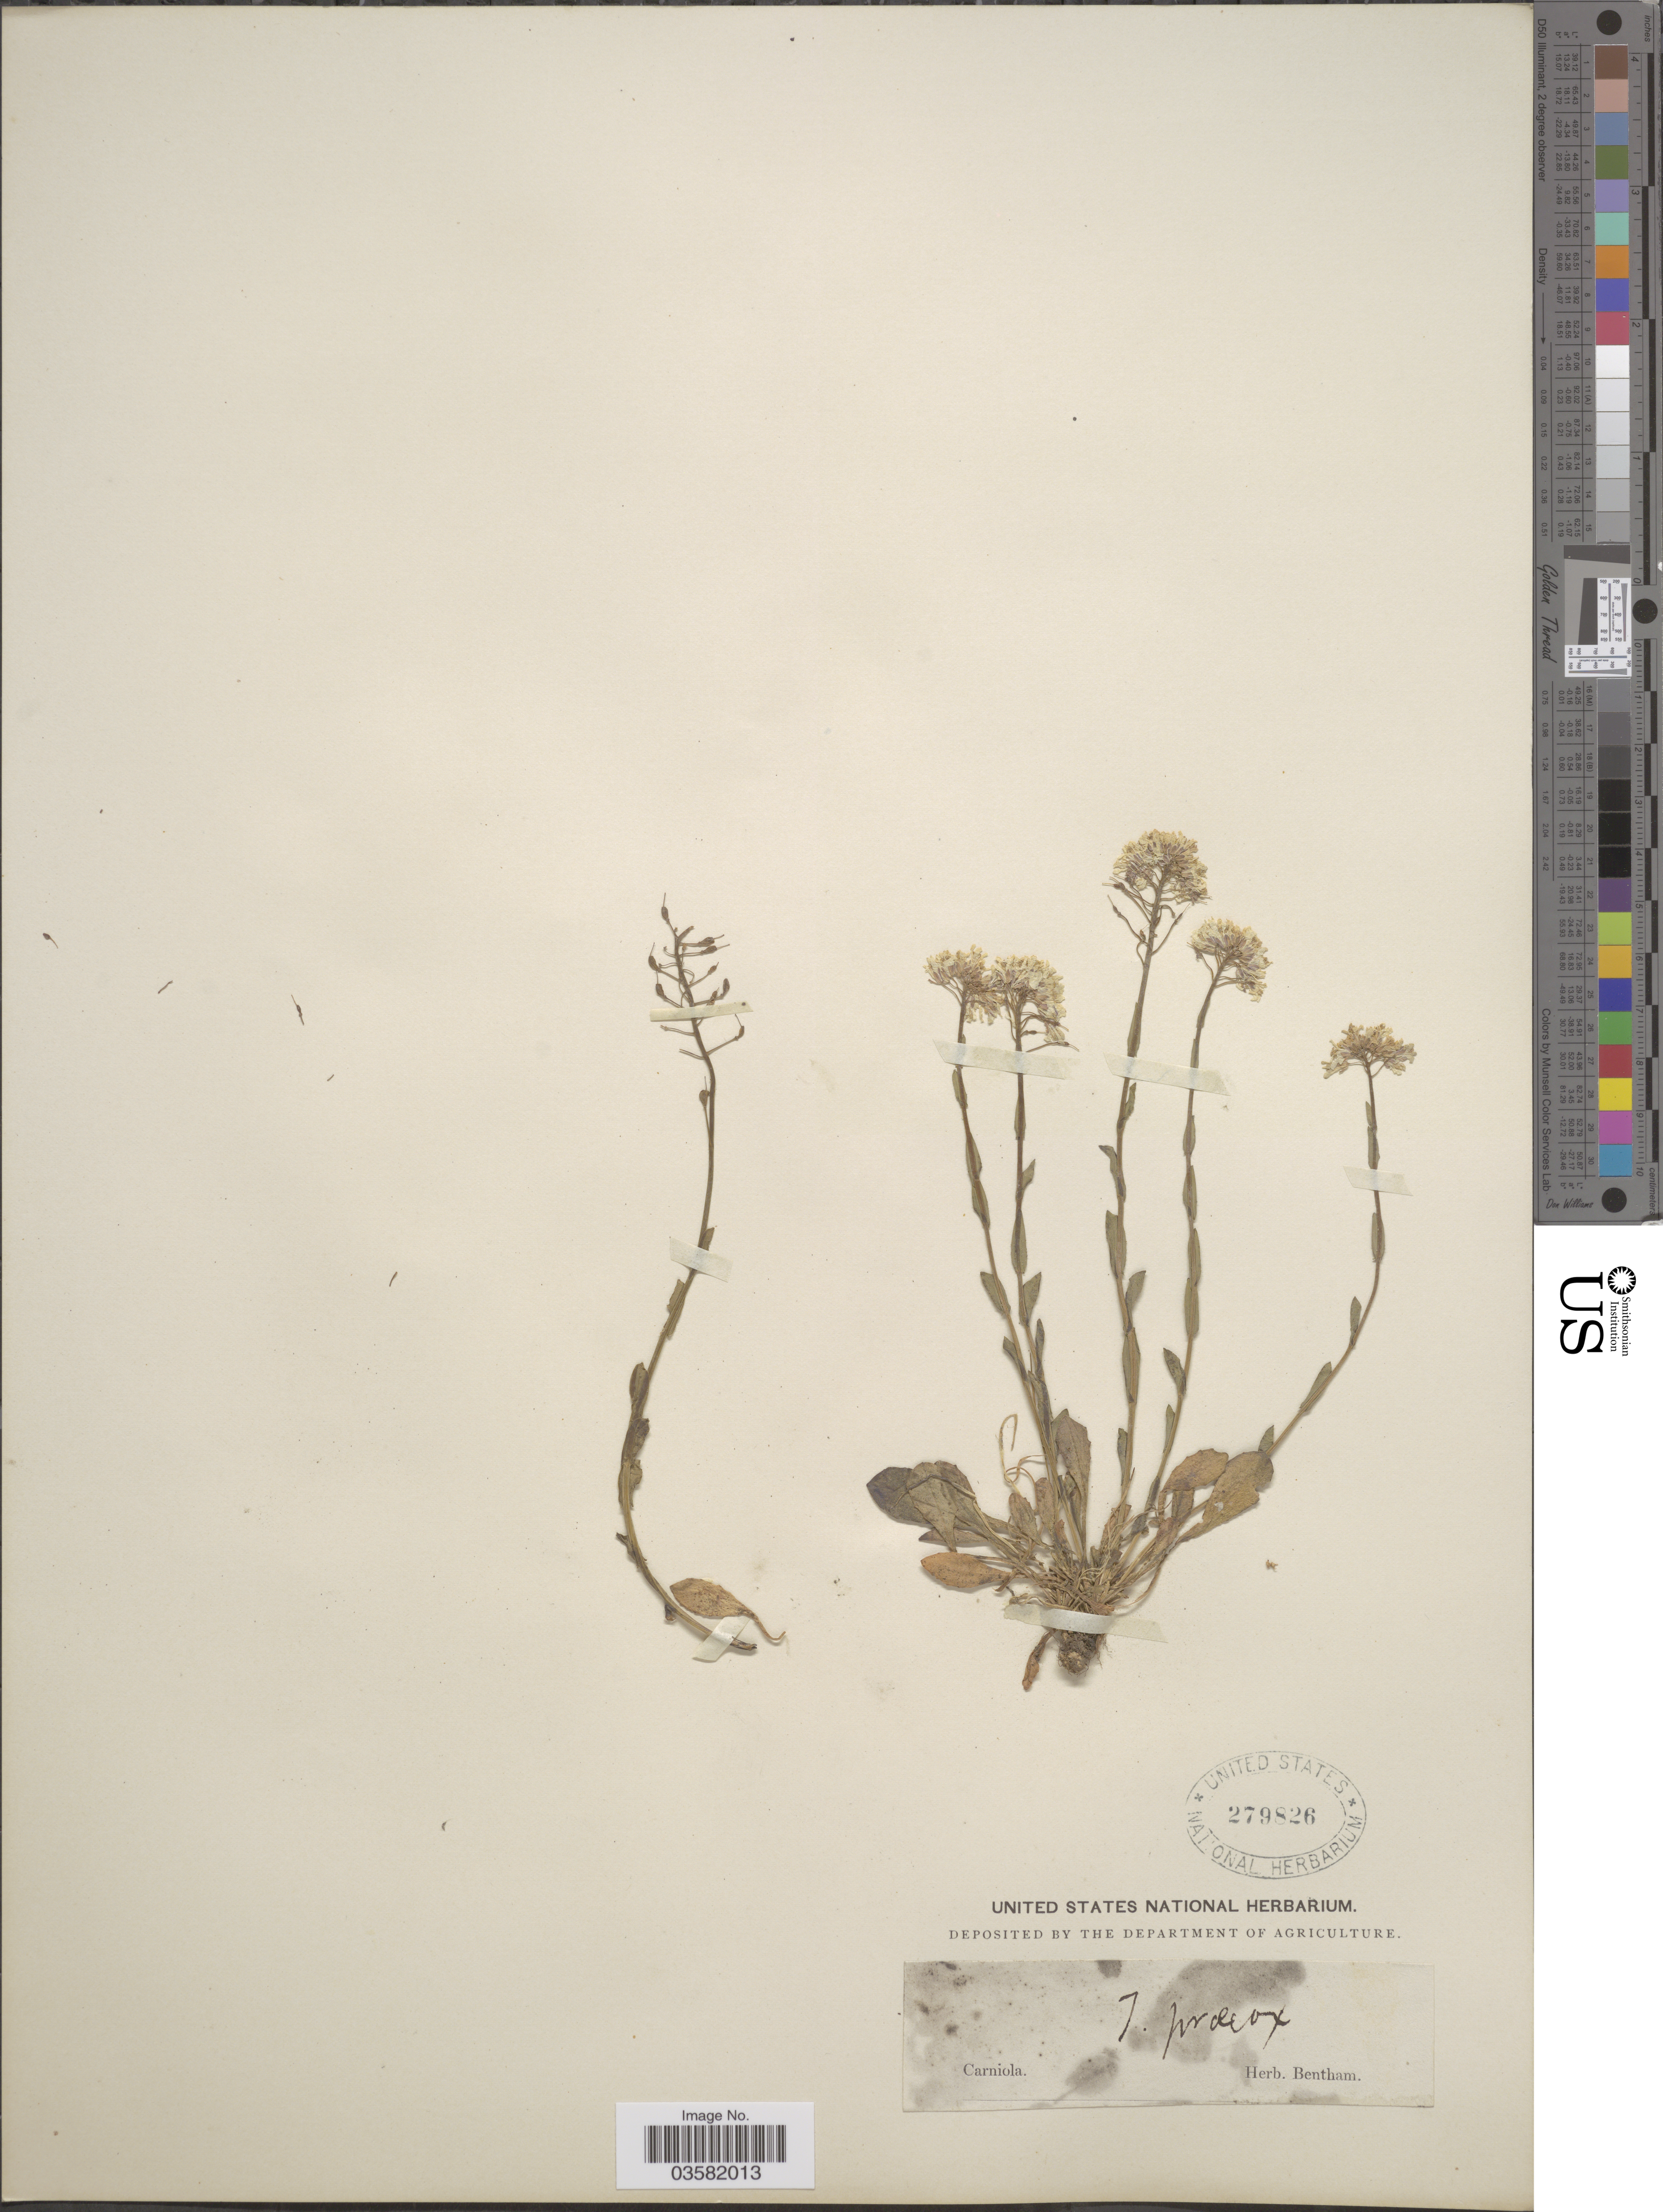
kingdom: Plantae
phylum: Tracheophyta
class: Magnoliopsida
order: Brassicales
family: Brassicaceae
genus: Thlaspi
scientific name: Thlaspi praecox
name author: Wulfen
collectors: Ex herb. Bentham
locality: Carniola.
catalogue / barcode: US 279826